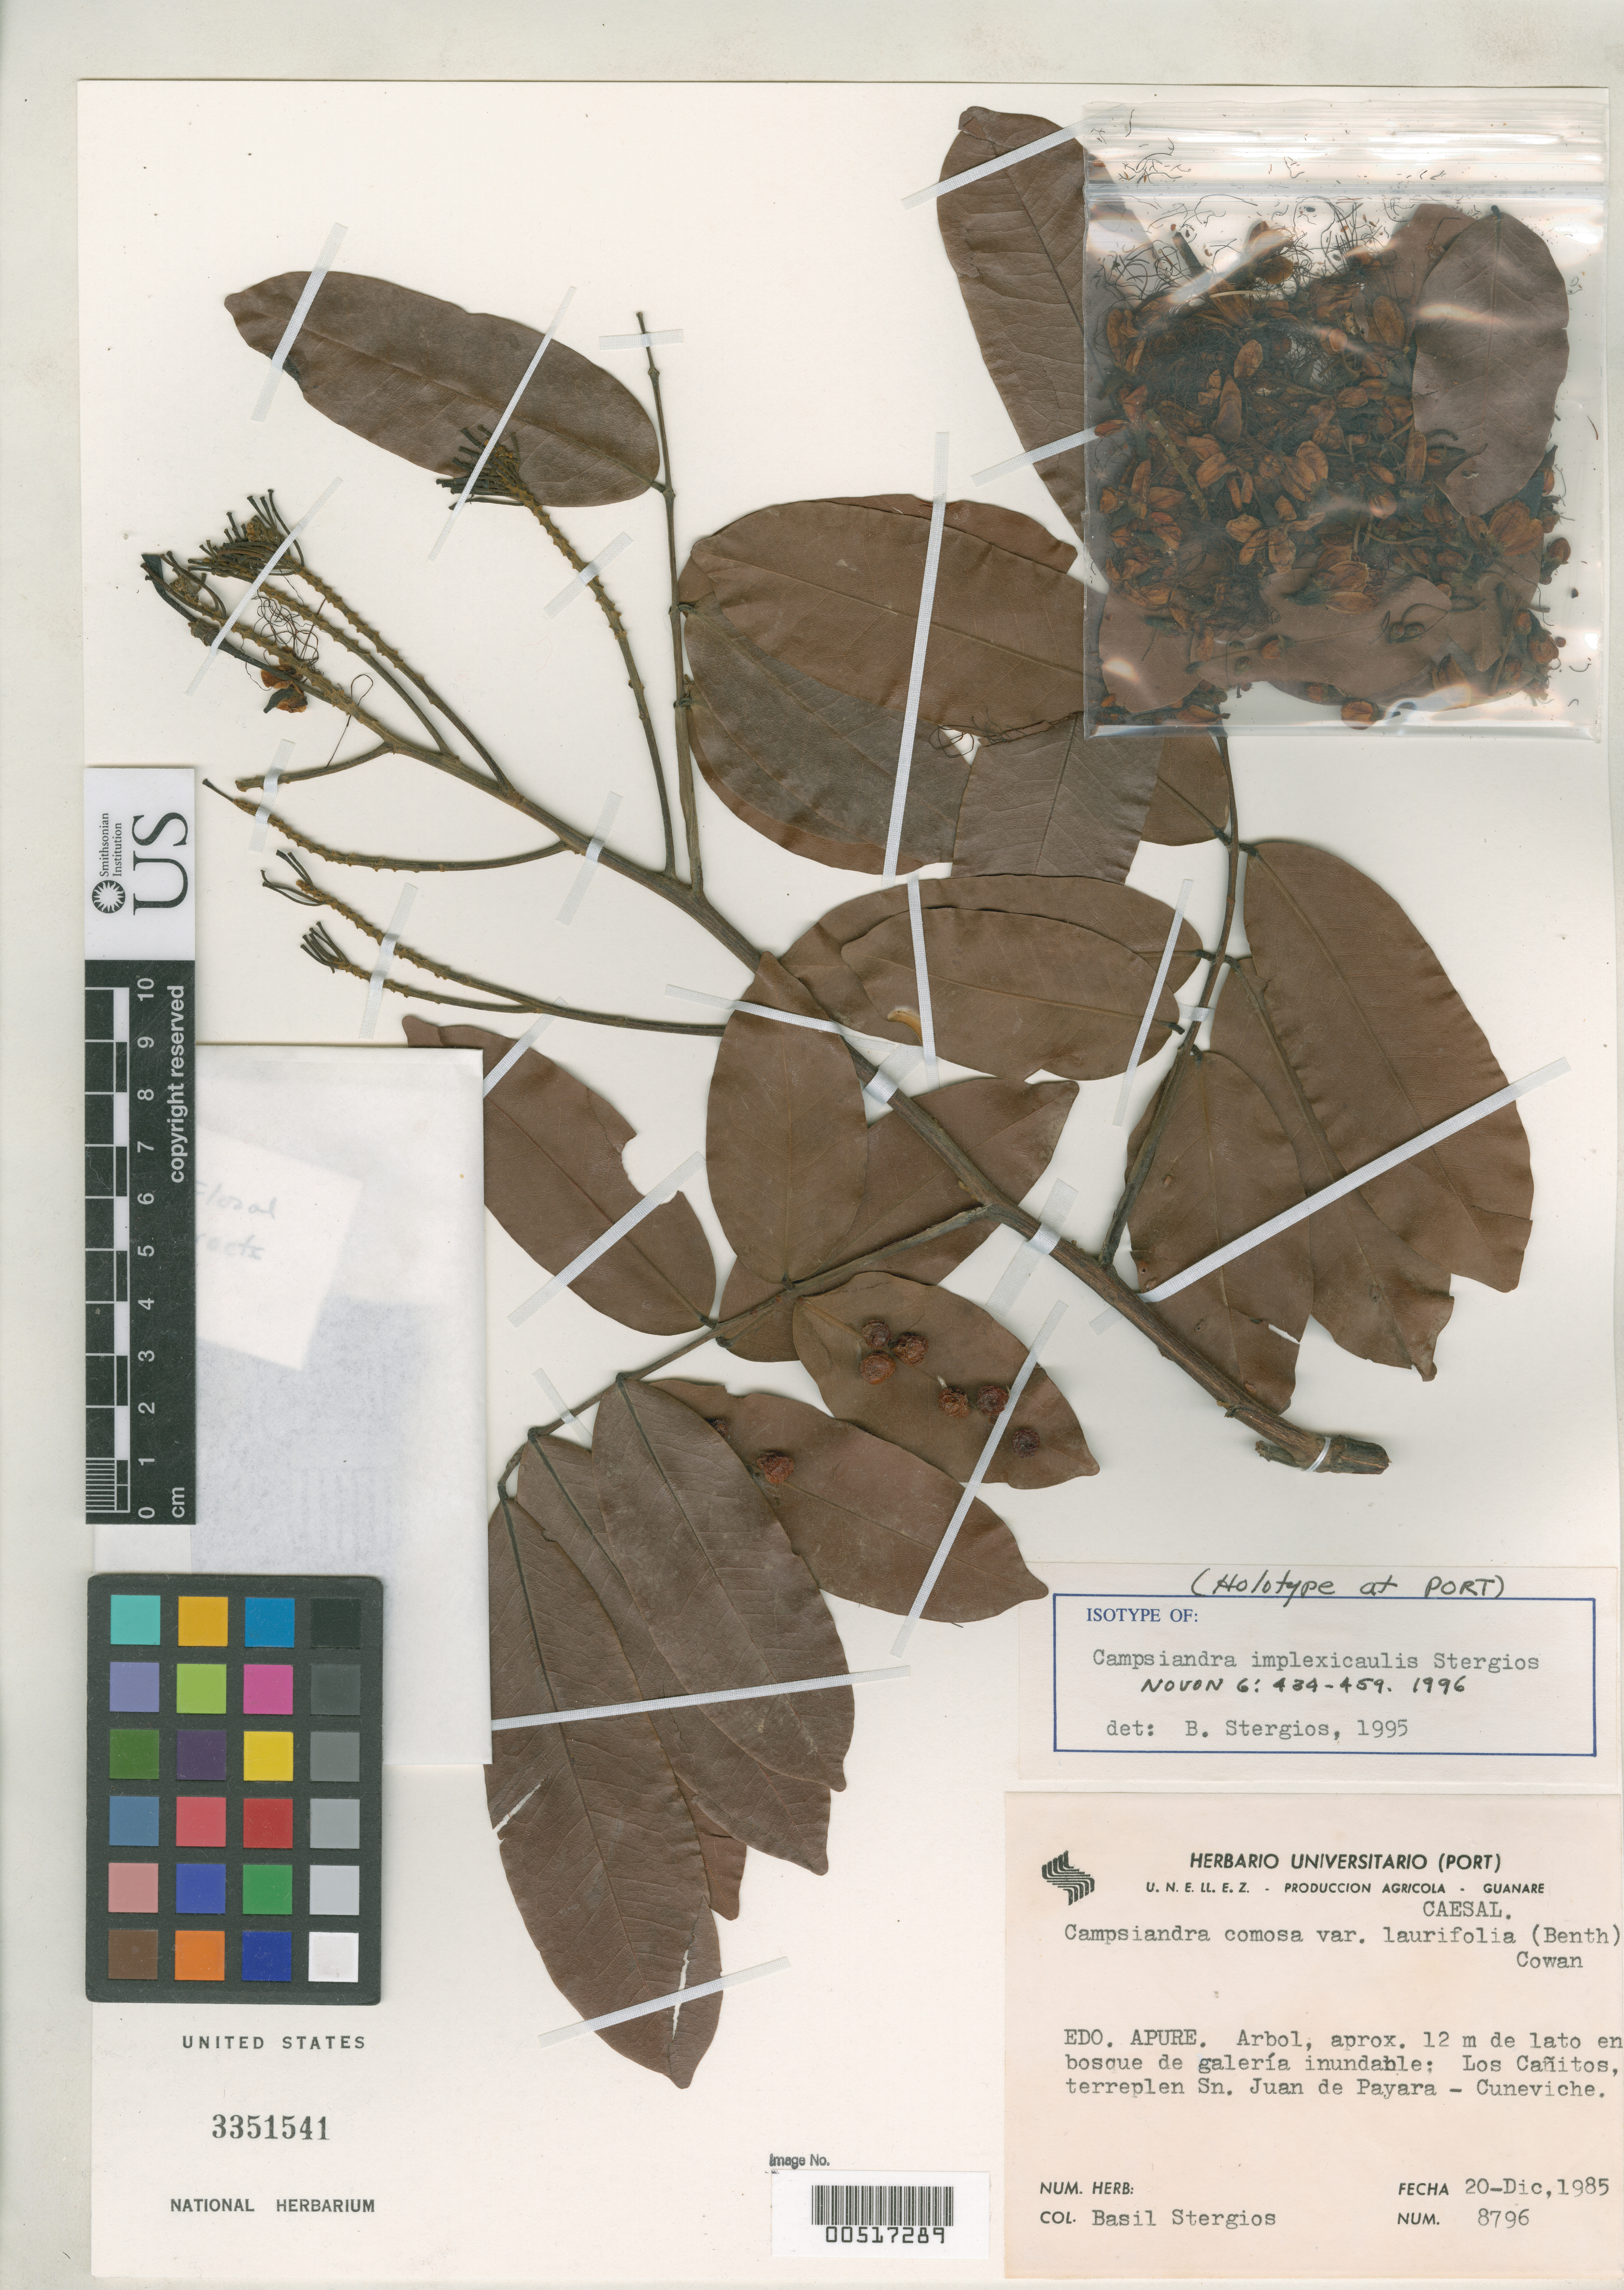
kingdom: Plantae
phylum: Tracheophyta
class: Magnoliopsida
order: Fabales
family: Fabaceae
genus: Campsiandra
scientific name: Campsiandra implexicaulis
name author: Stergios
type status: Isotype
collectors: B. G. Stergios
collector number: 8796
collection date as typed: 20 Dec 1985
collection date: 1985-12-20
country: Venezuela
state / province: Apure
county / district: Pedro Camejo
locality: Los Canitos, terreplen San Juan de Payara-Cuneviche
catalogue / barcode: US 3351541